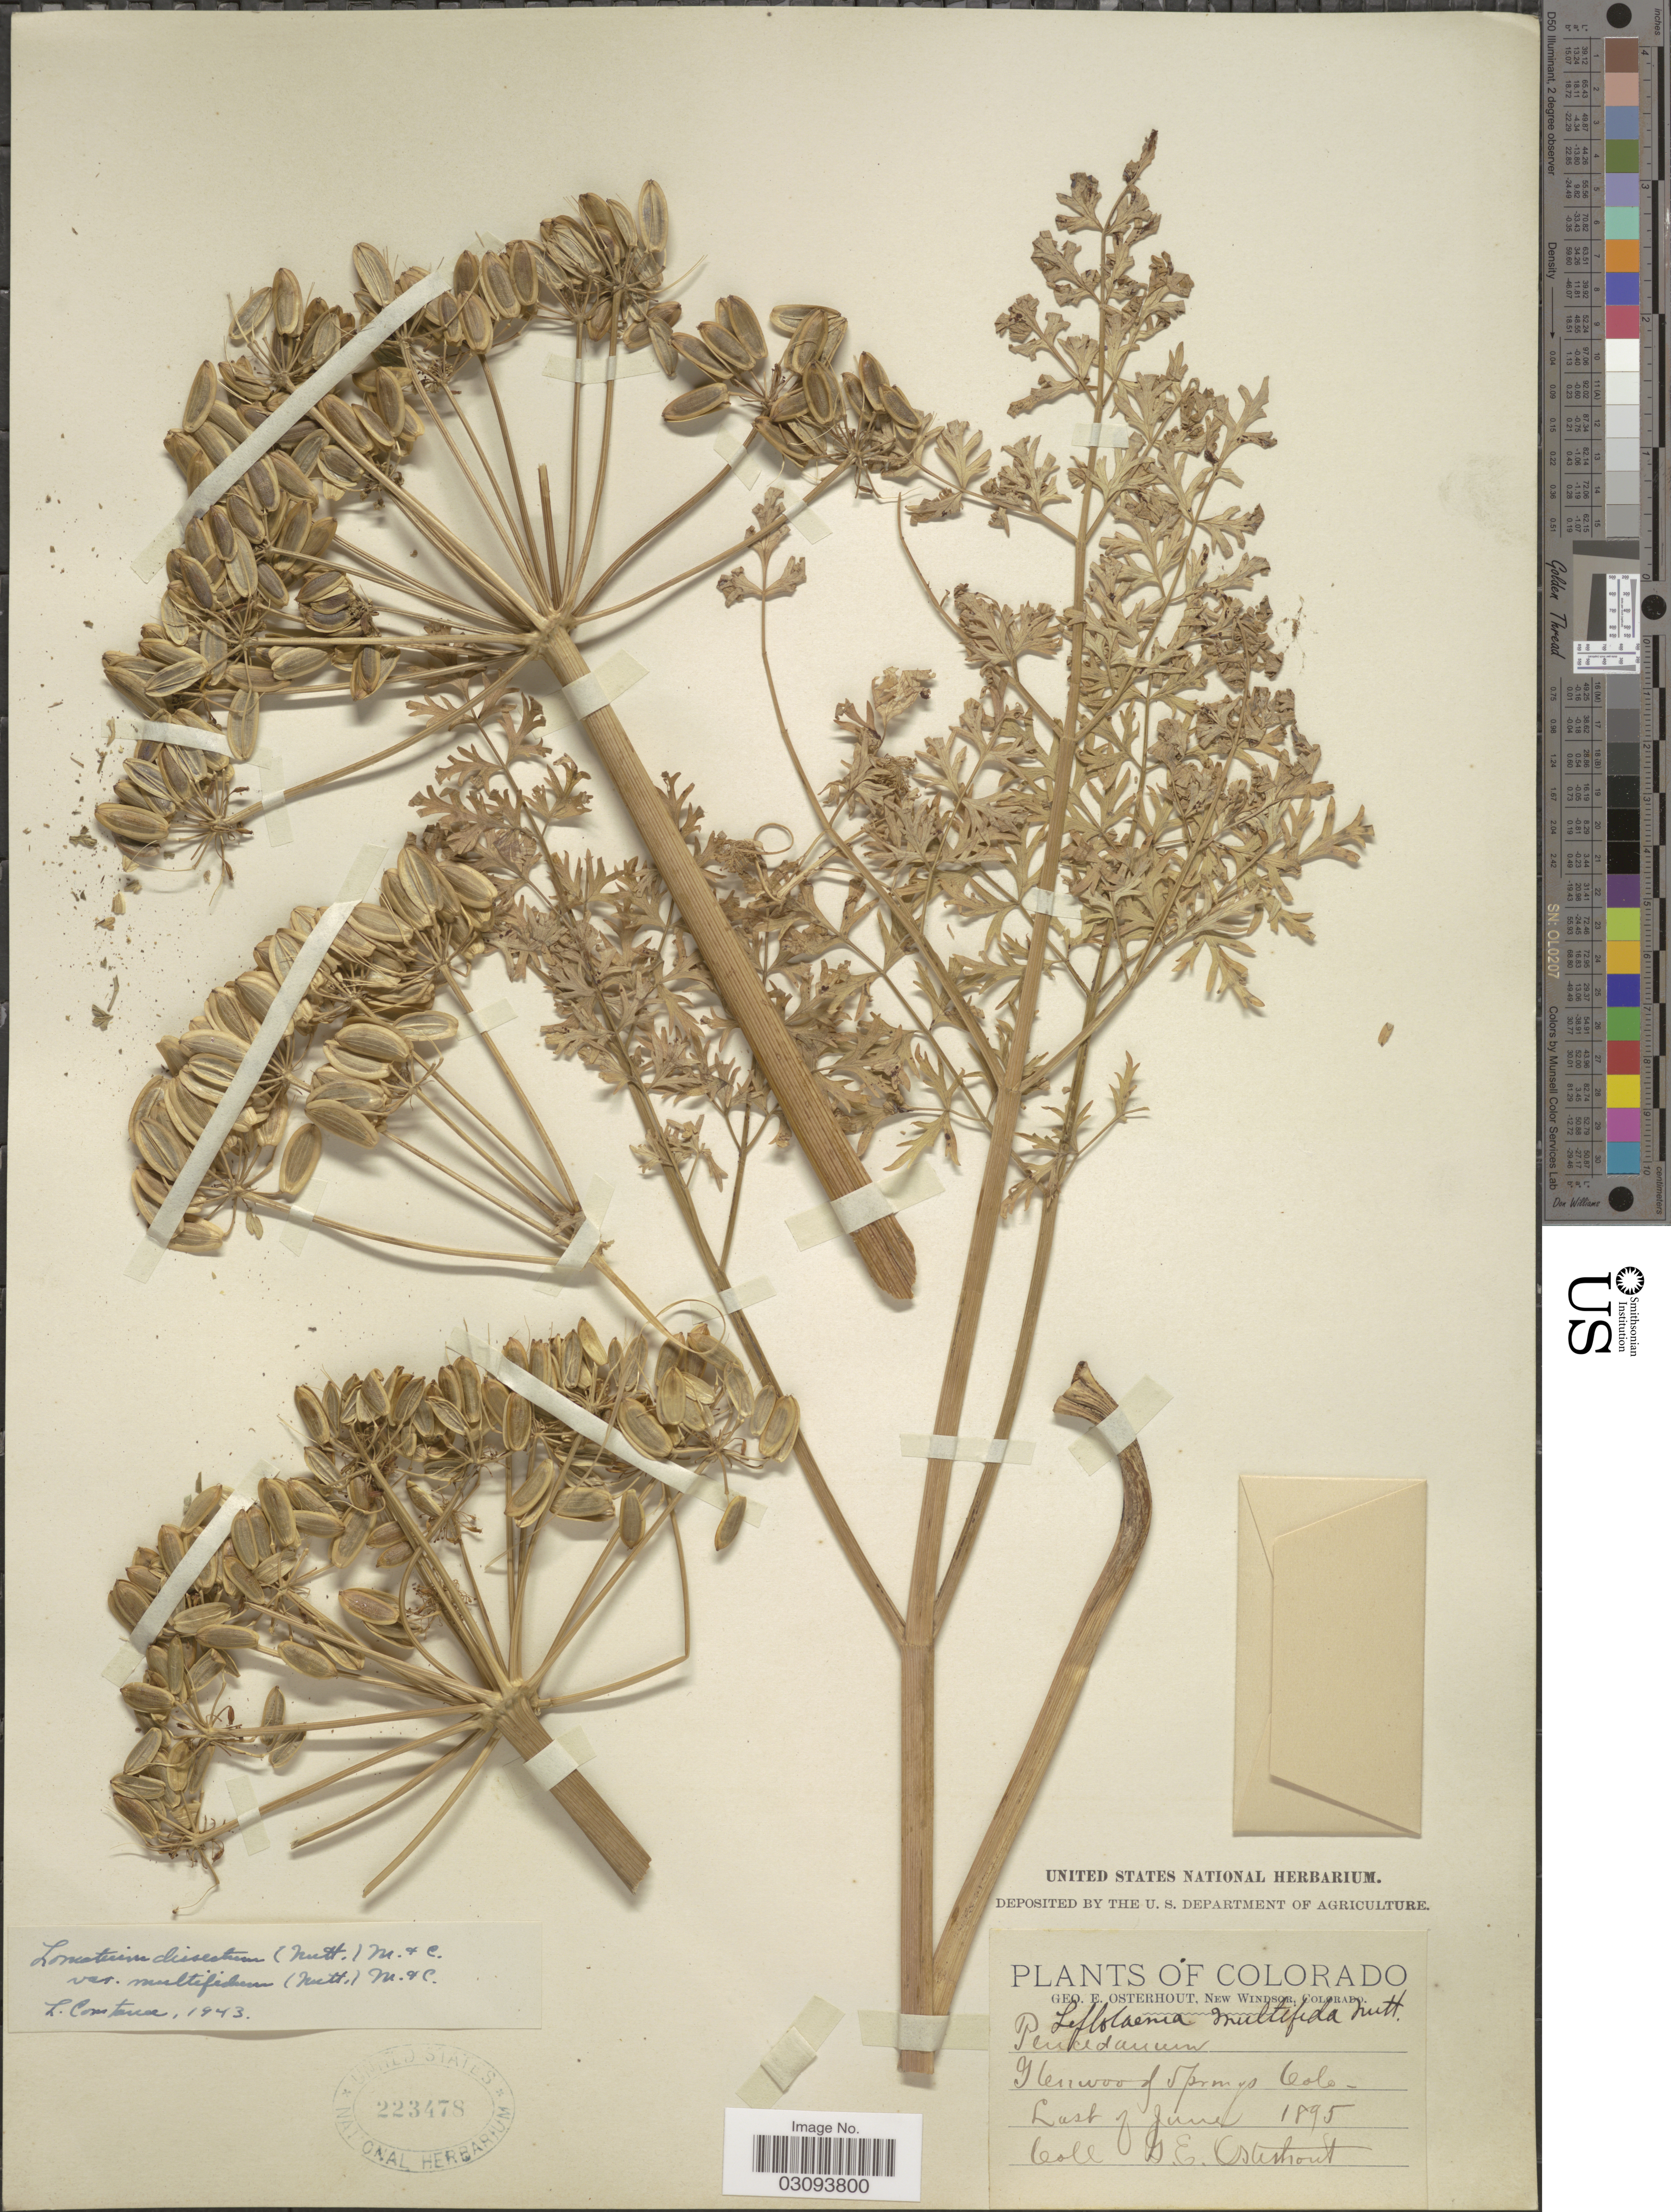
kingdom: Plantae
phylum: Tracheophyta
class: Magnoliopsida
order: Apiales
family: Apiaceae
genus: Lomatium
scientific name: Lomatium dissectum var. multifidum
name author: (Nutt.) Mathias & Constance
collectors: G. Ostathout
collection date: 1895-06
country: United States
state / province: Colorado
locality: Glenwood of Springs Colo.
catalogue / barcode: US 223478